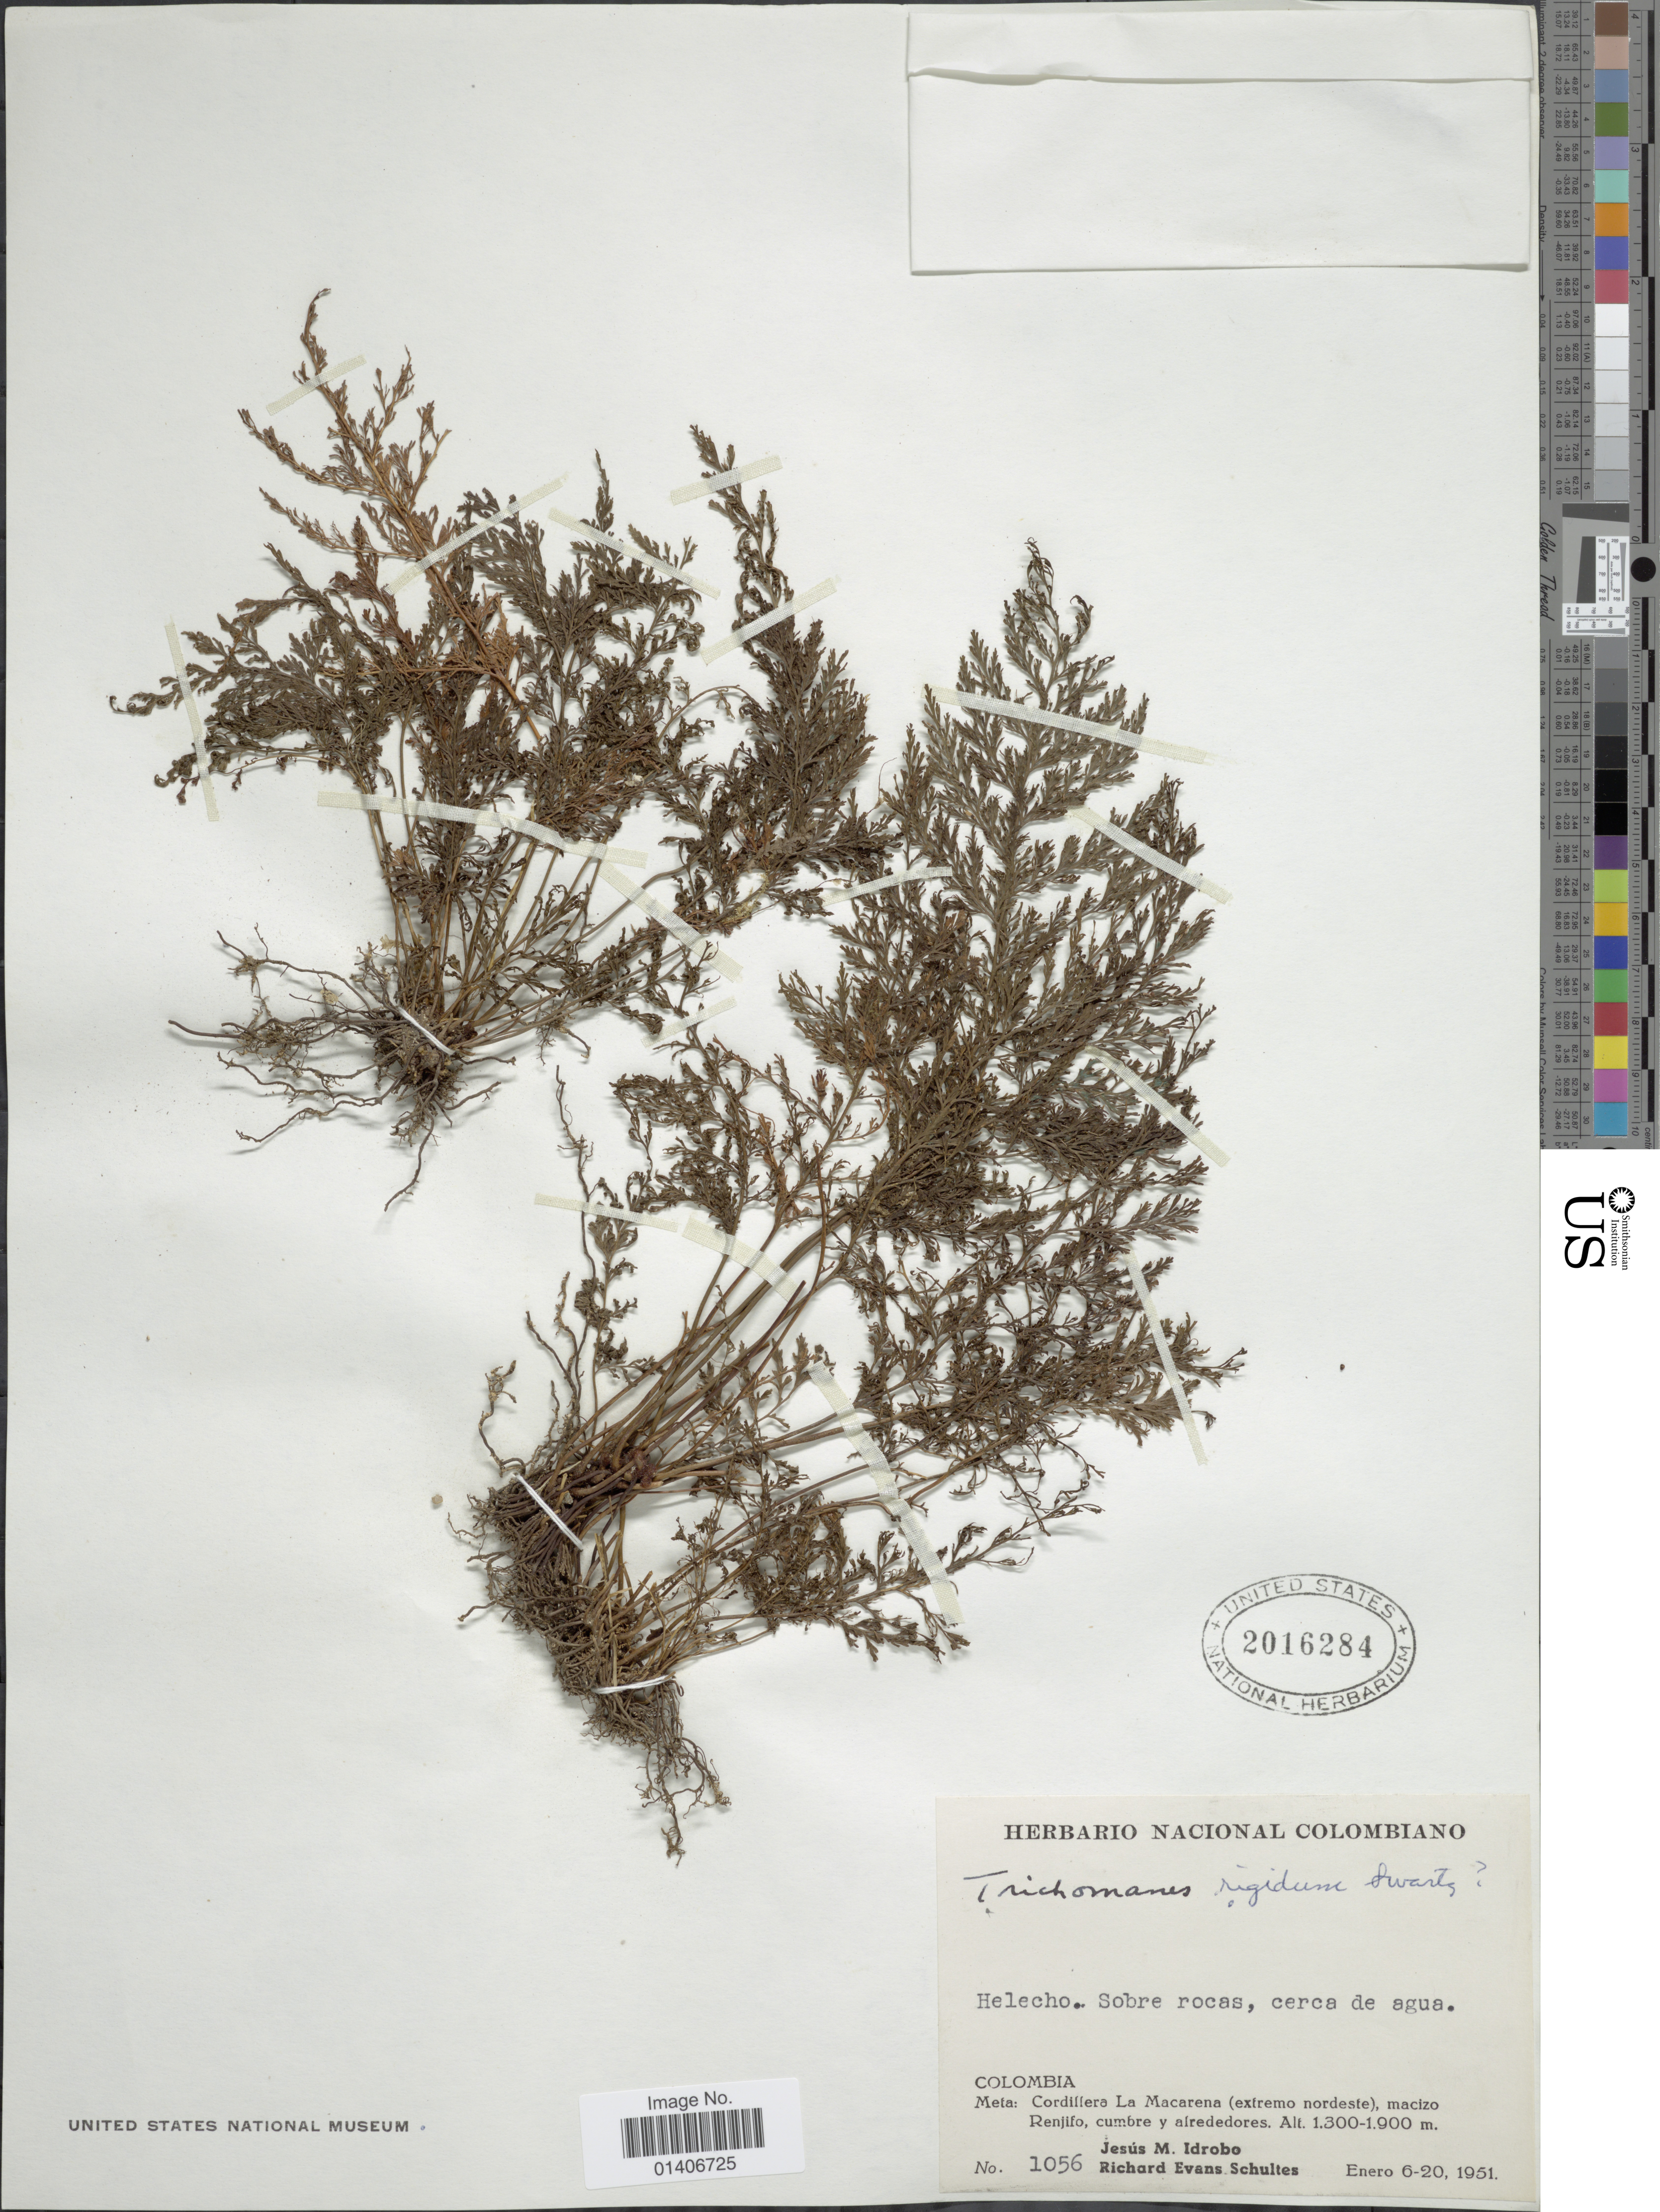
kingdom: Plantae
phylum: Tracheophyta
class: Polypodiopsida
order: Hymenophyllales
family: Hymenophyllaceae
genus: Abrodictyum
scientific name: Abrodictyum rigidum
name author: (Sw.) Ebihara & Dubuisson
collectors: J. M. Idrobo & R. E. Schultes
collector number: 1056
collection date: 1951-01-06/1951-01-20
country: Colombia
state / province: Meta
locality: Cordillera La Macarena (extremo nordeste), macizo Renjifo, cumbre y alrededores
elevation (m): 1300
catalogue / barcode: US 2016284